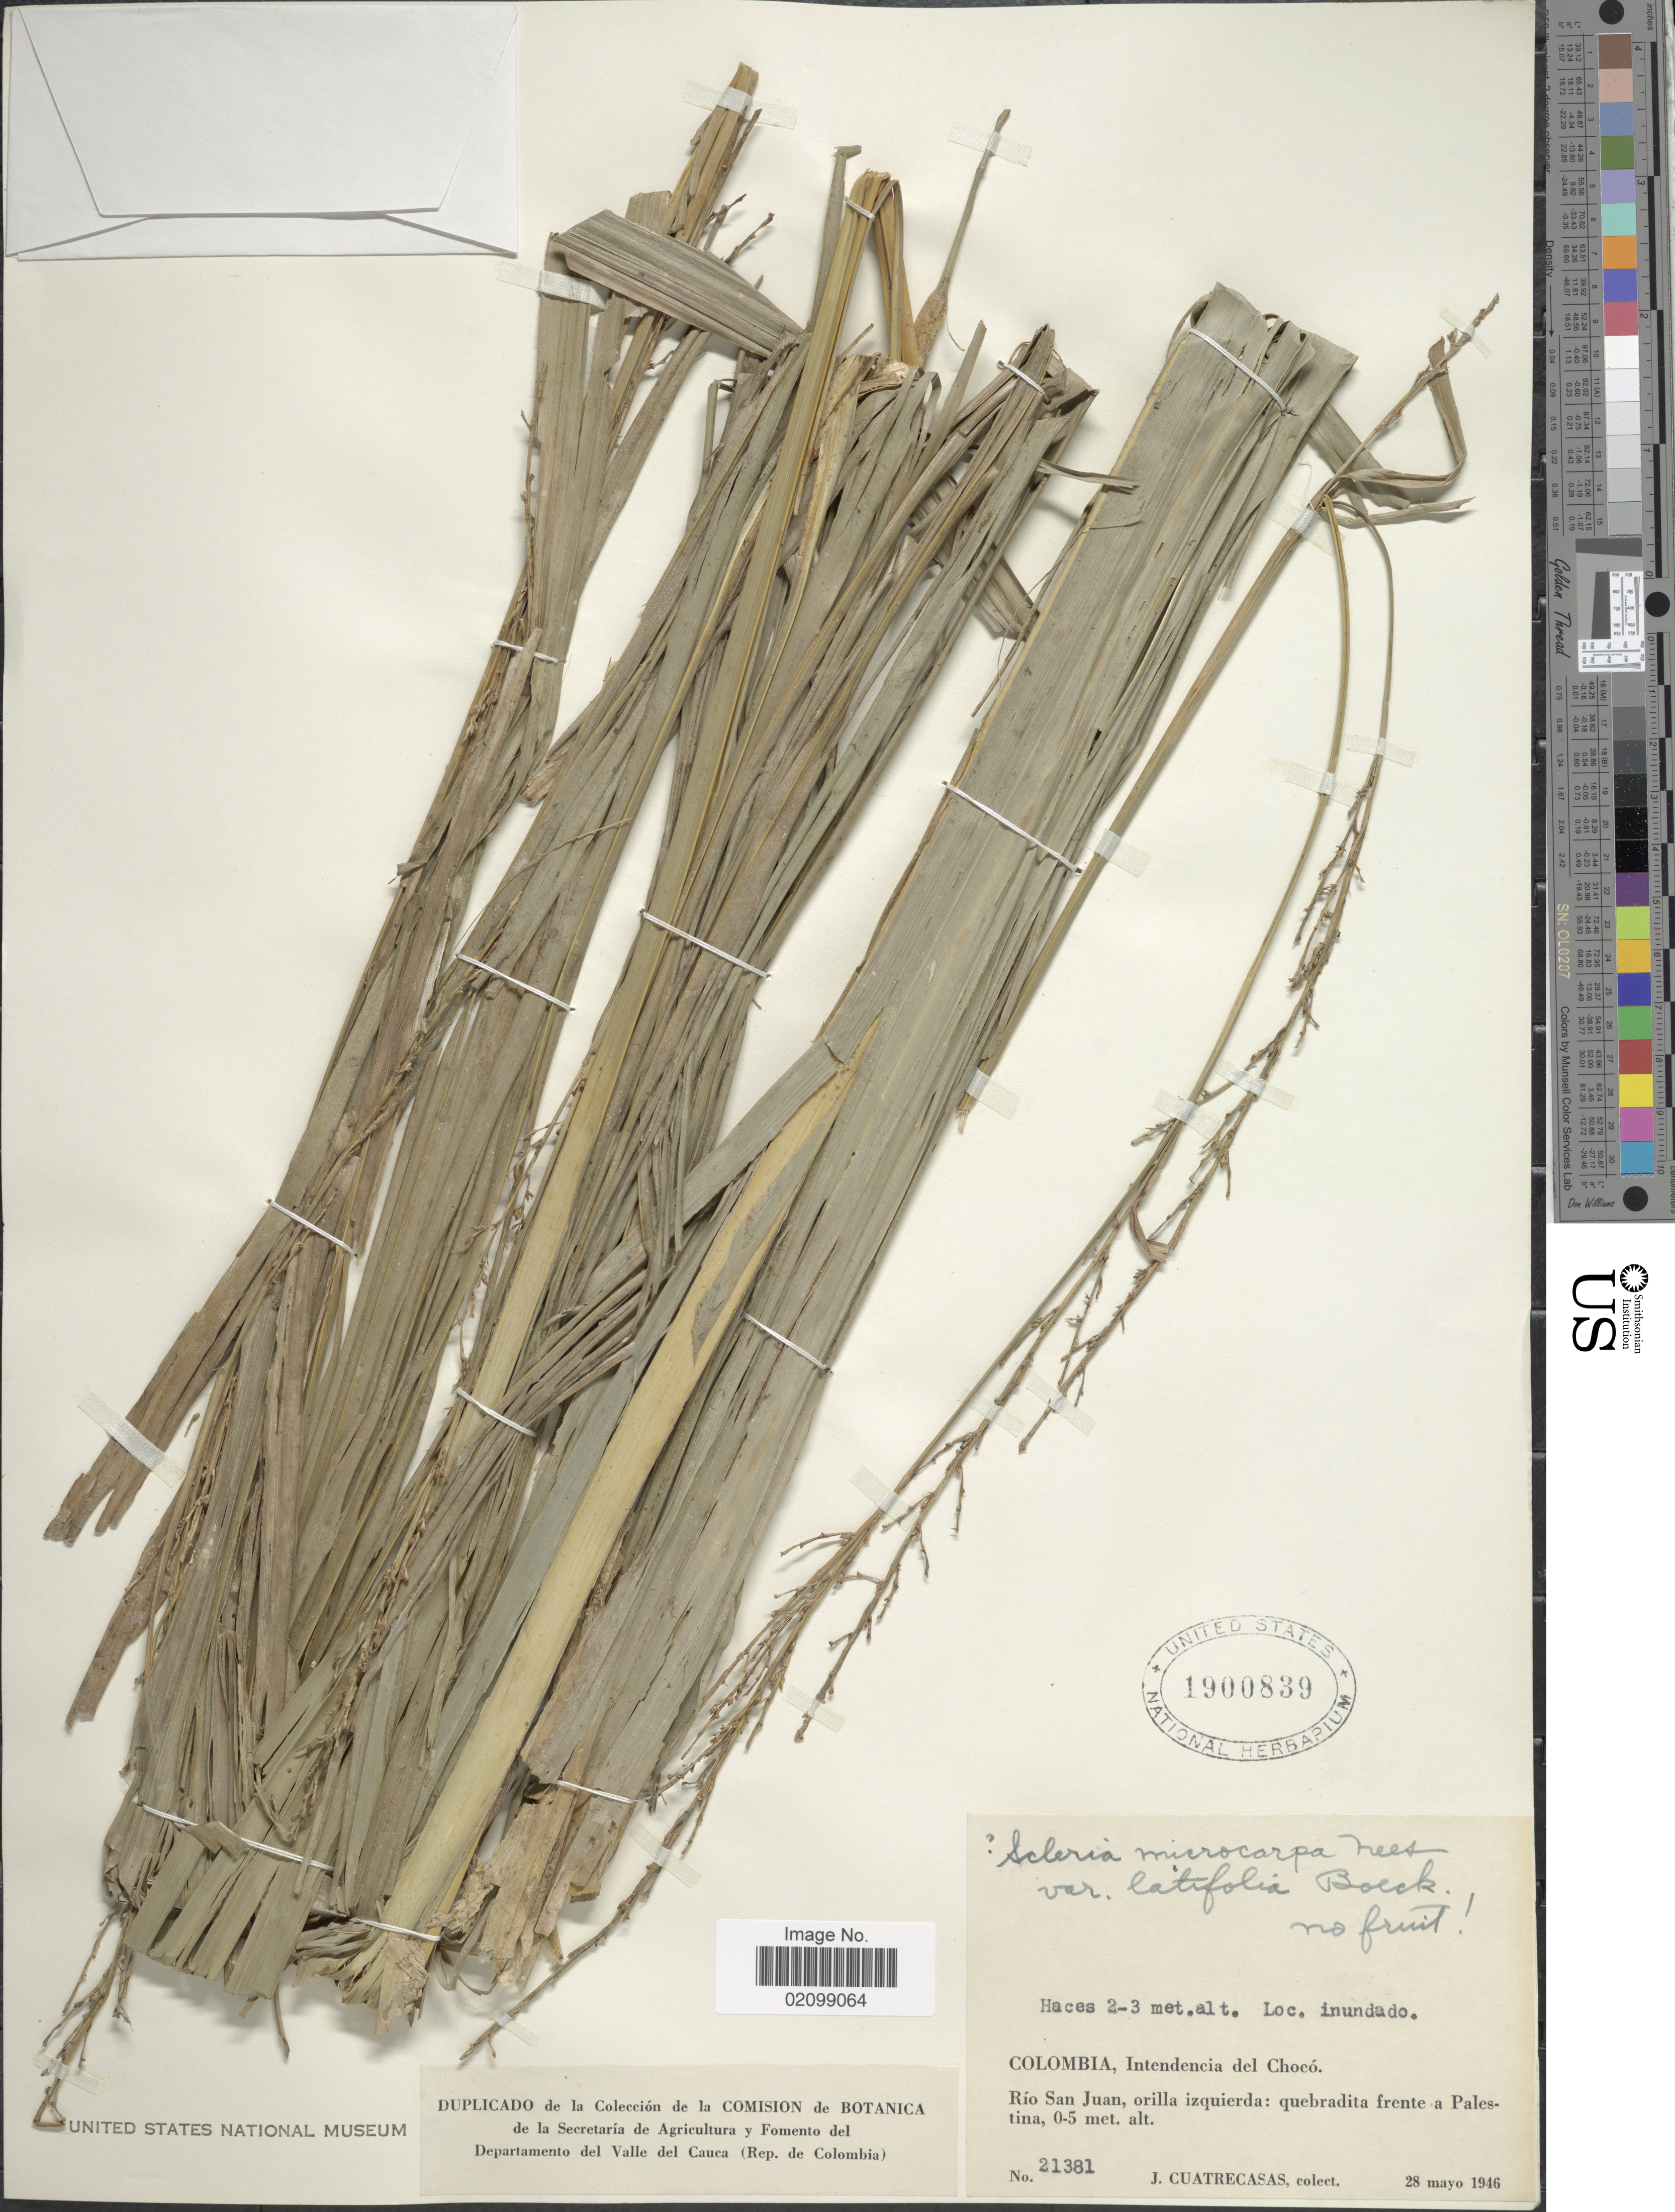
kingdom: Plantae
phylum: Tracheophyta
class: Liliopsida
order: Poales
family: Cyperaceae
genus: Scleria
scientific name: Scleria microcarpa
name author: Nees ex Kunth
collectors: J. Cuatrecasas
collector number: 21381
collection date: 1946-05-28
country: Colombia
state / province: Chocó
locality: Colombia, Intendencia del Choco, Rio San Juan, orilla izquierda: Quebradita frente a Palestina.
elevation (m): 0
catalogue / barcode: US 1900839